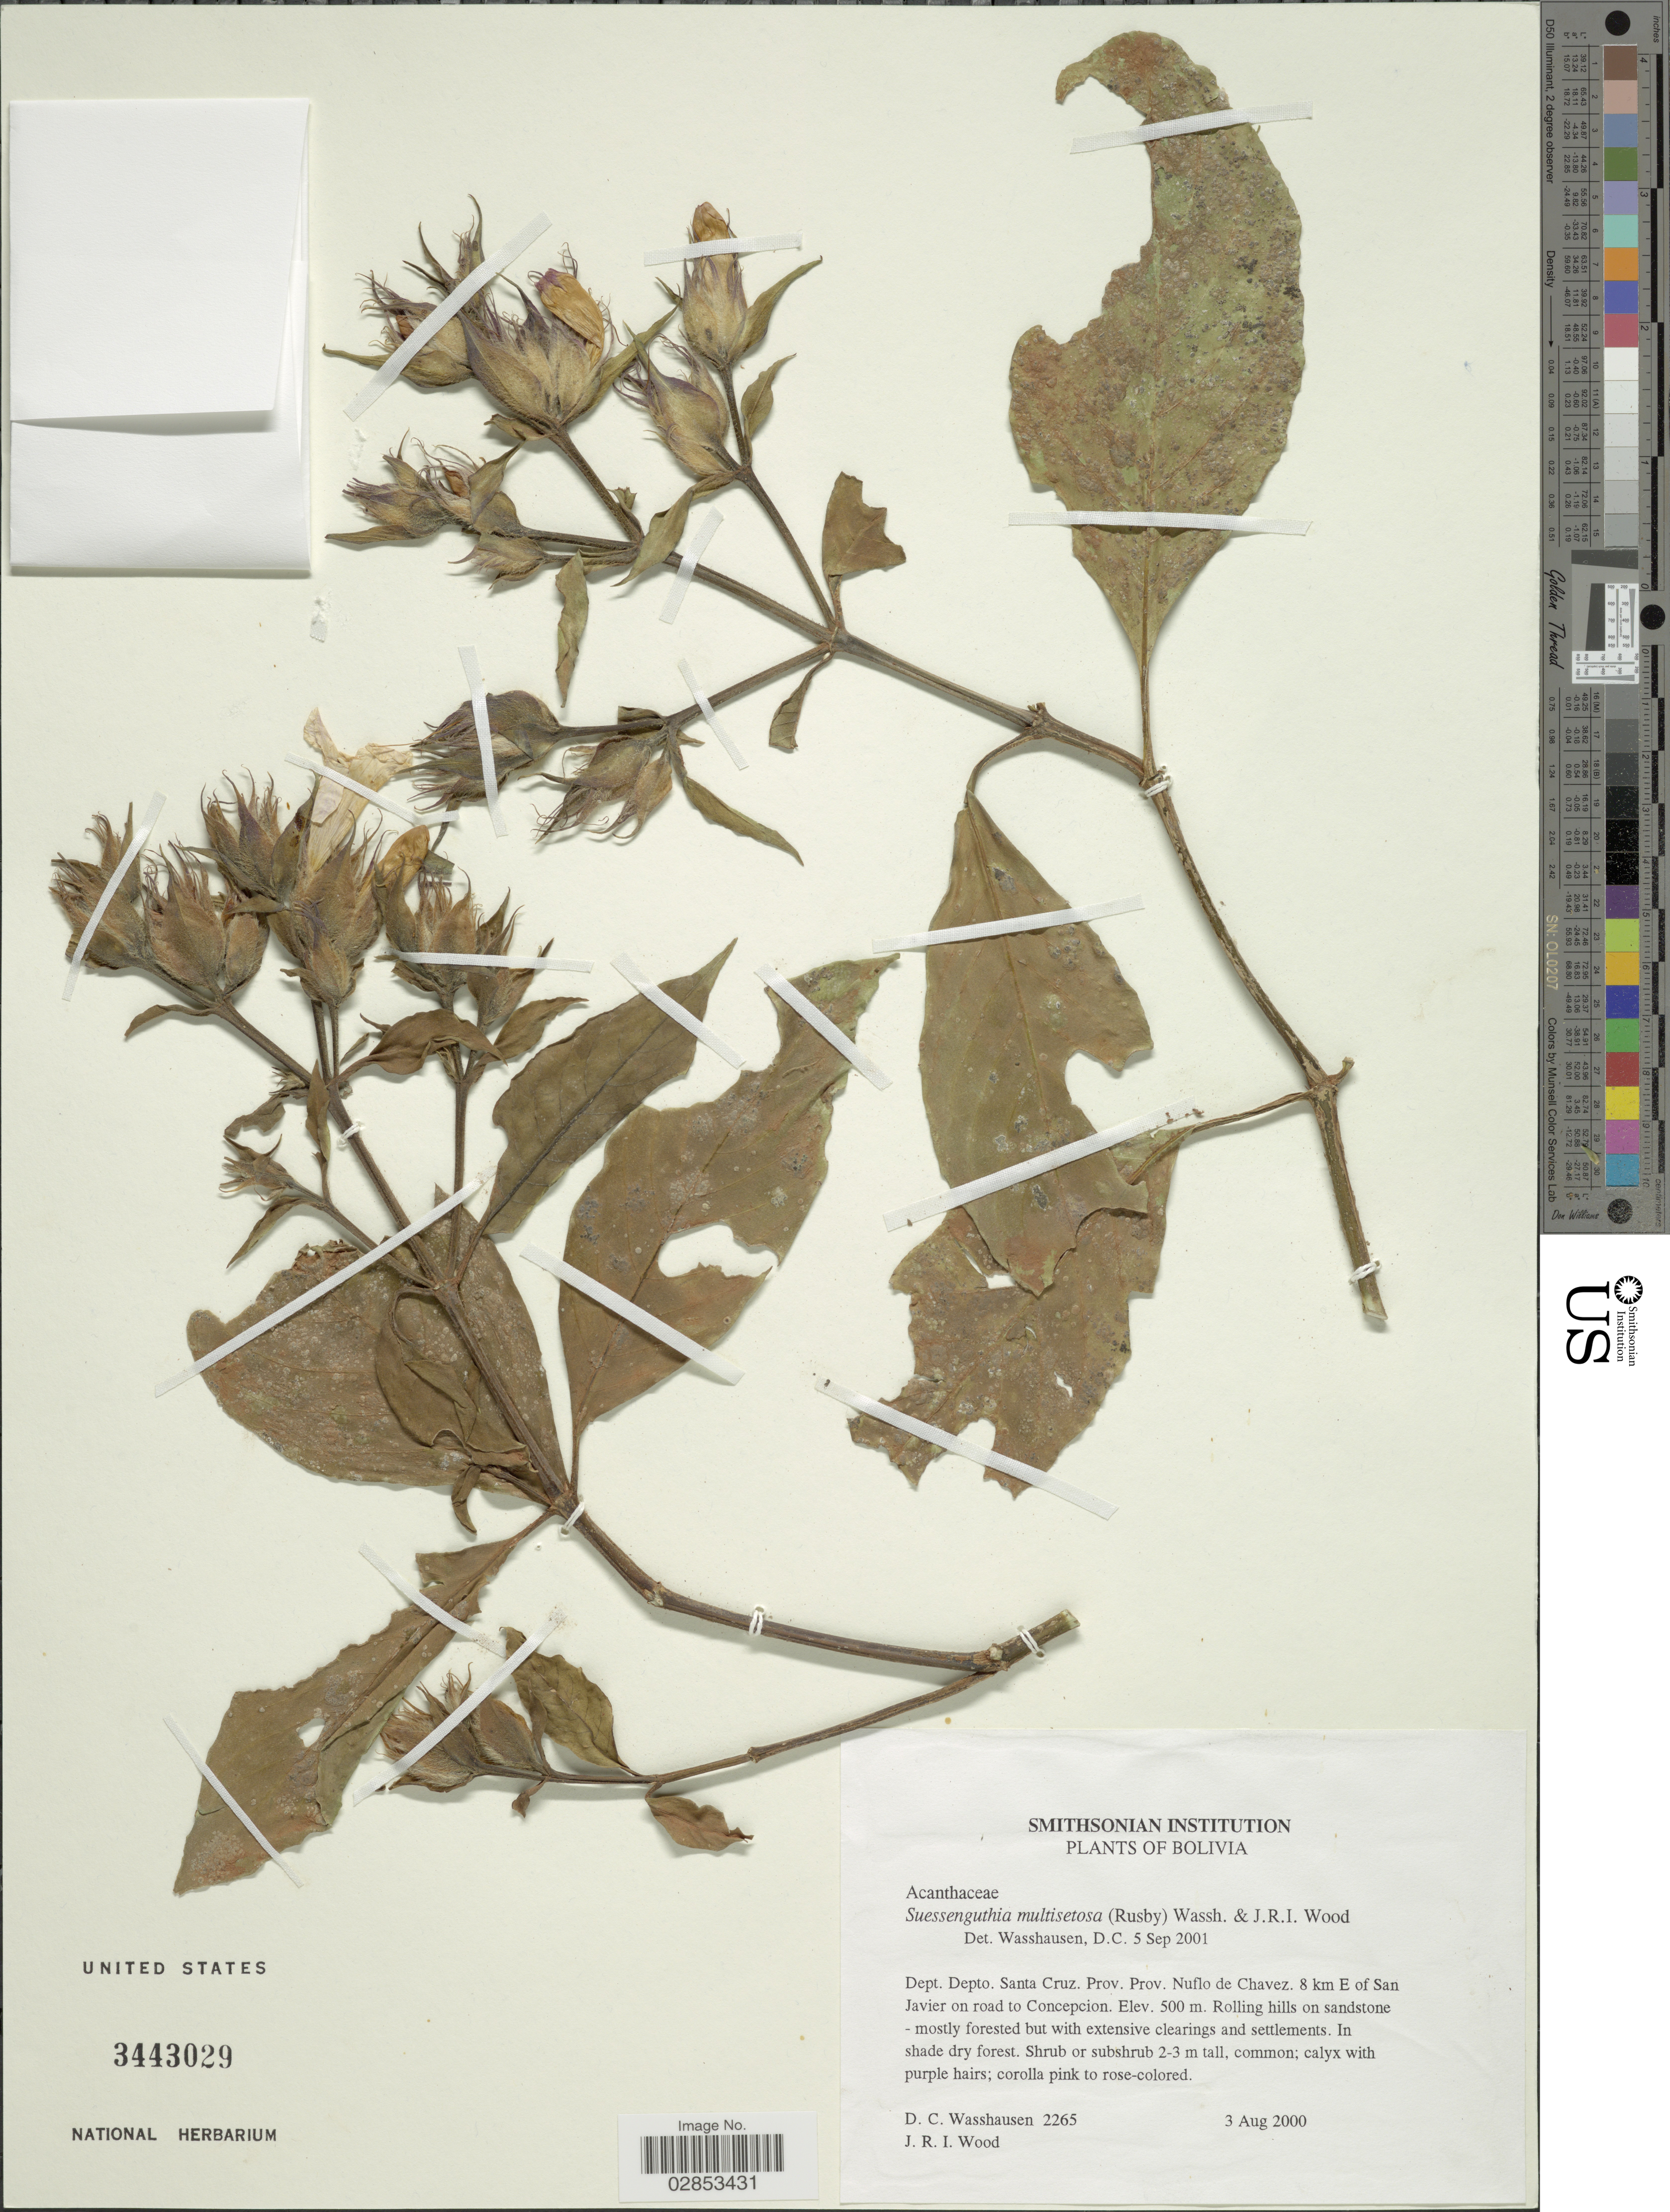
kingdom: Plantae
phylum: Tracheophyta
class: Magnoliopsida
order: Lamiales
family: Acanthaceae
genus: Suessenguthia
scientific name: Suessenguthia multisetosa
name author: (Rusby) Wassh. & J.R.I. Wood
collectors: D. C. Wasshausen & J. R. I. Wood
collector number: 2265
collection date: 2000-08-03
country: Bolivia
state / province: Santa Cruz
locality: Dept. Depto. Santa Cruz. Prov. Prov. Nuflo de Chavez. 8 km E of San Javier on road to Concepcion.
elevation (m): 500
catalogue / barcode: US 3443029